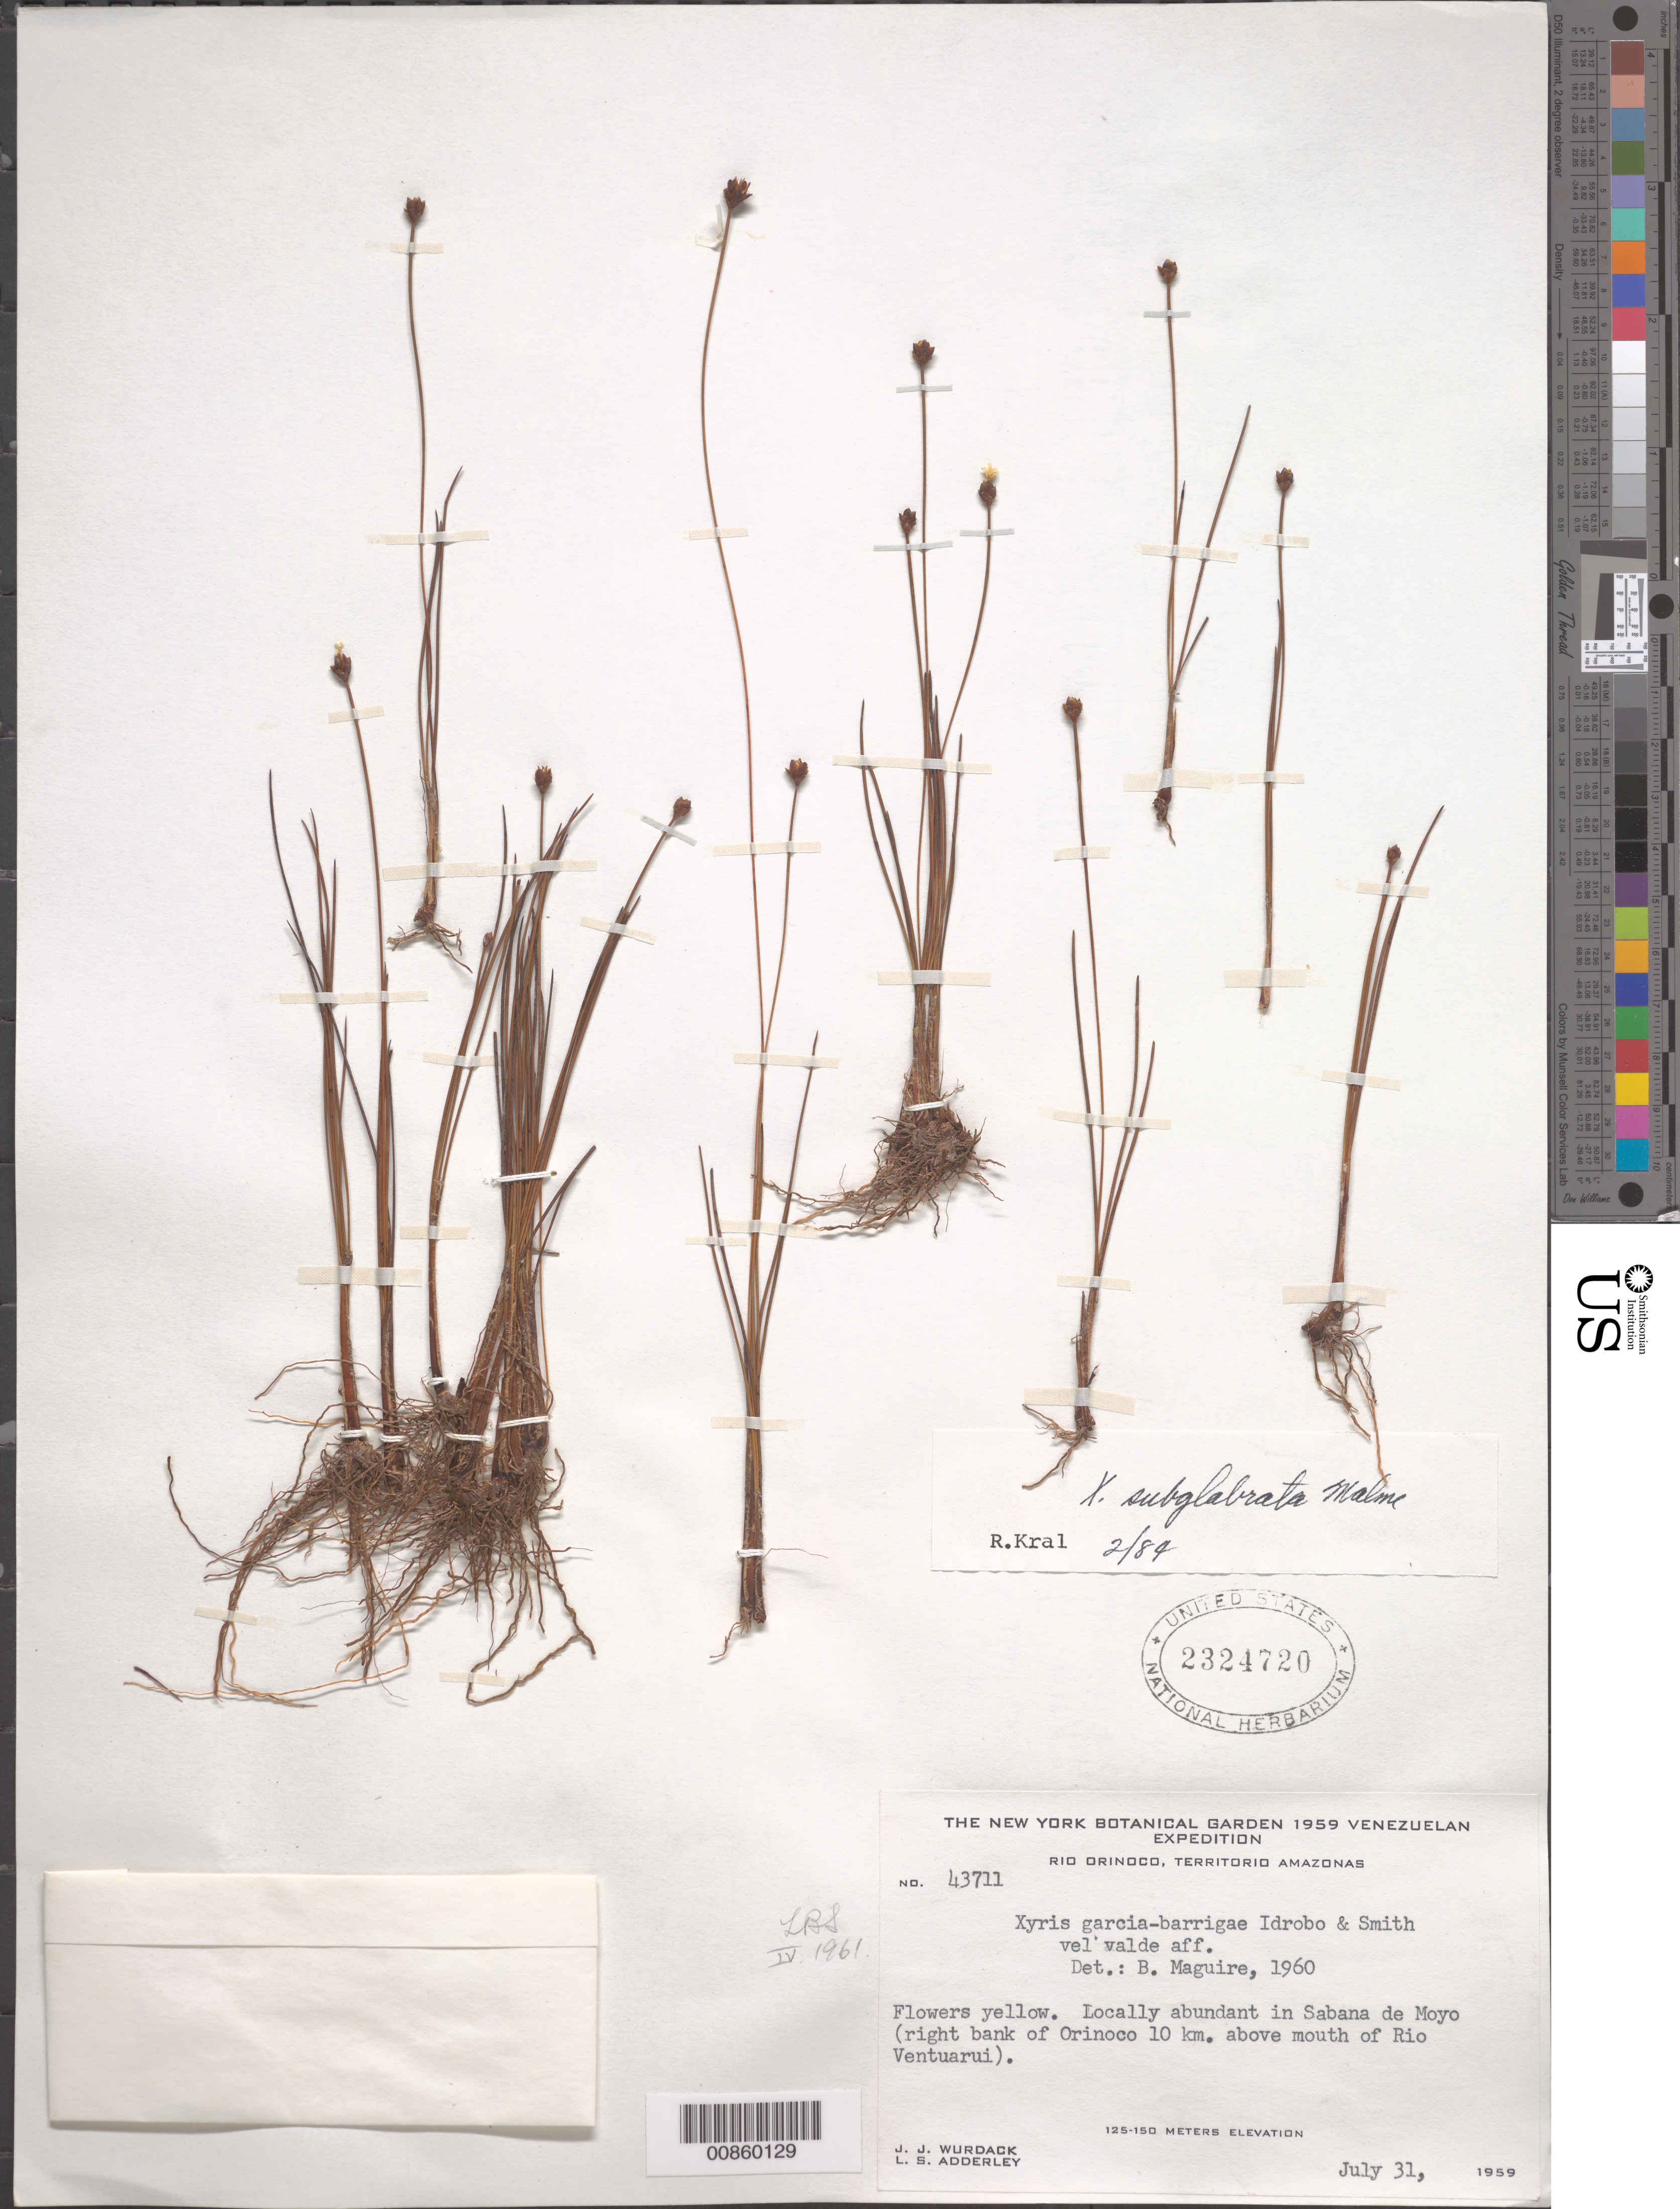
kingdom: Plantae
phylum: Tracheophyta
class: Liliopsida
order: Poales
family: Xyridaceae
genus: Xyris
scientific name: Xyris subglabrata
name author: Malme in Gleason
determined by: Kral, Robert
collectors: J. J. Wurdack & L. S. Adderley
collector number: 43711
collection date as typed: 31-Jul-59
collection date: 1959-07-31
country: Venezuela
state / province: Amazonas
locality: Sabana de Moyo, right bank of Orinoco R, 5 km above Macaruca, 10 km above mouth of Río Ventuari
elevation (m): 125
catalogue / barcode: US 2324720